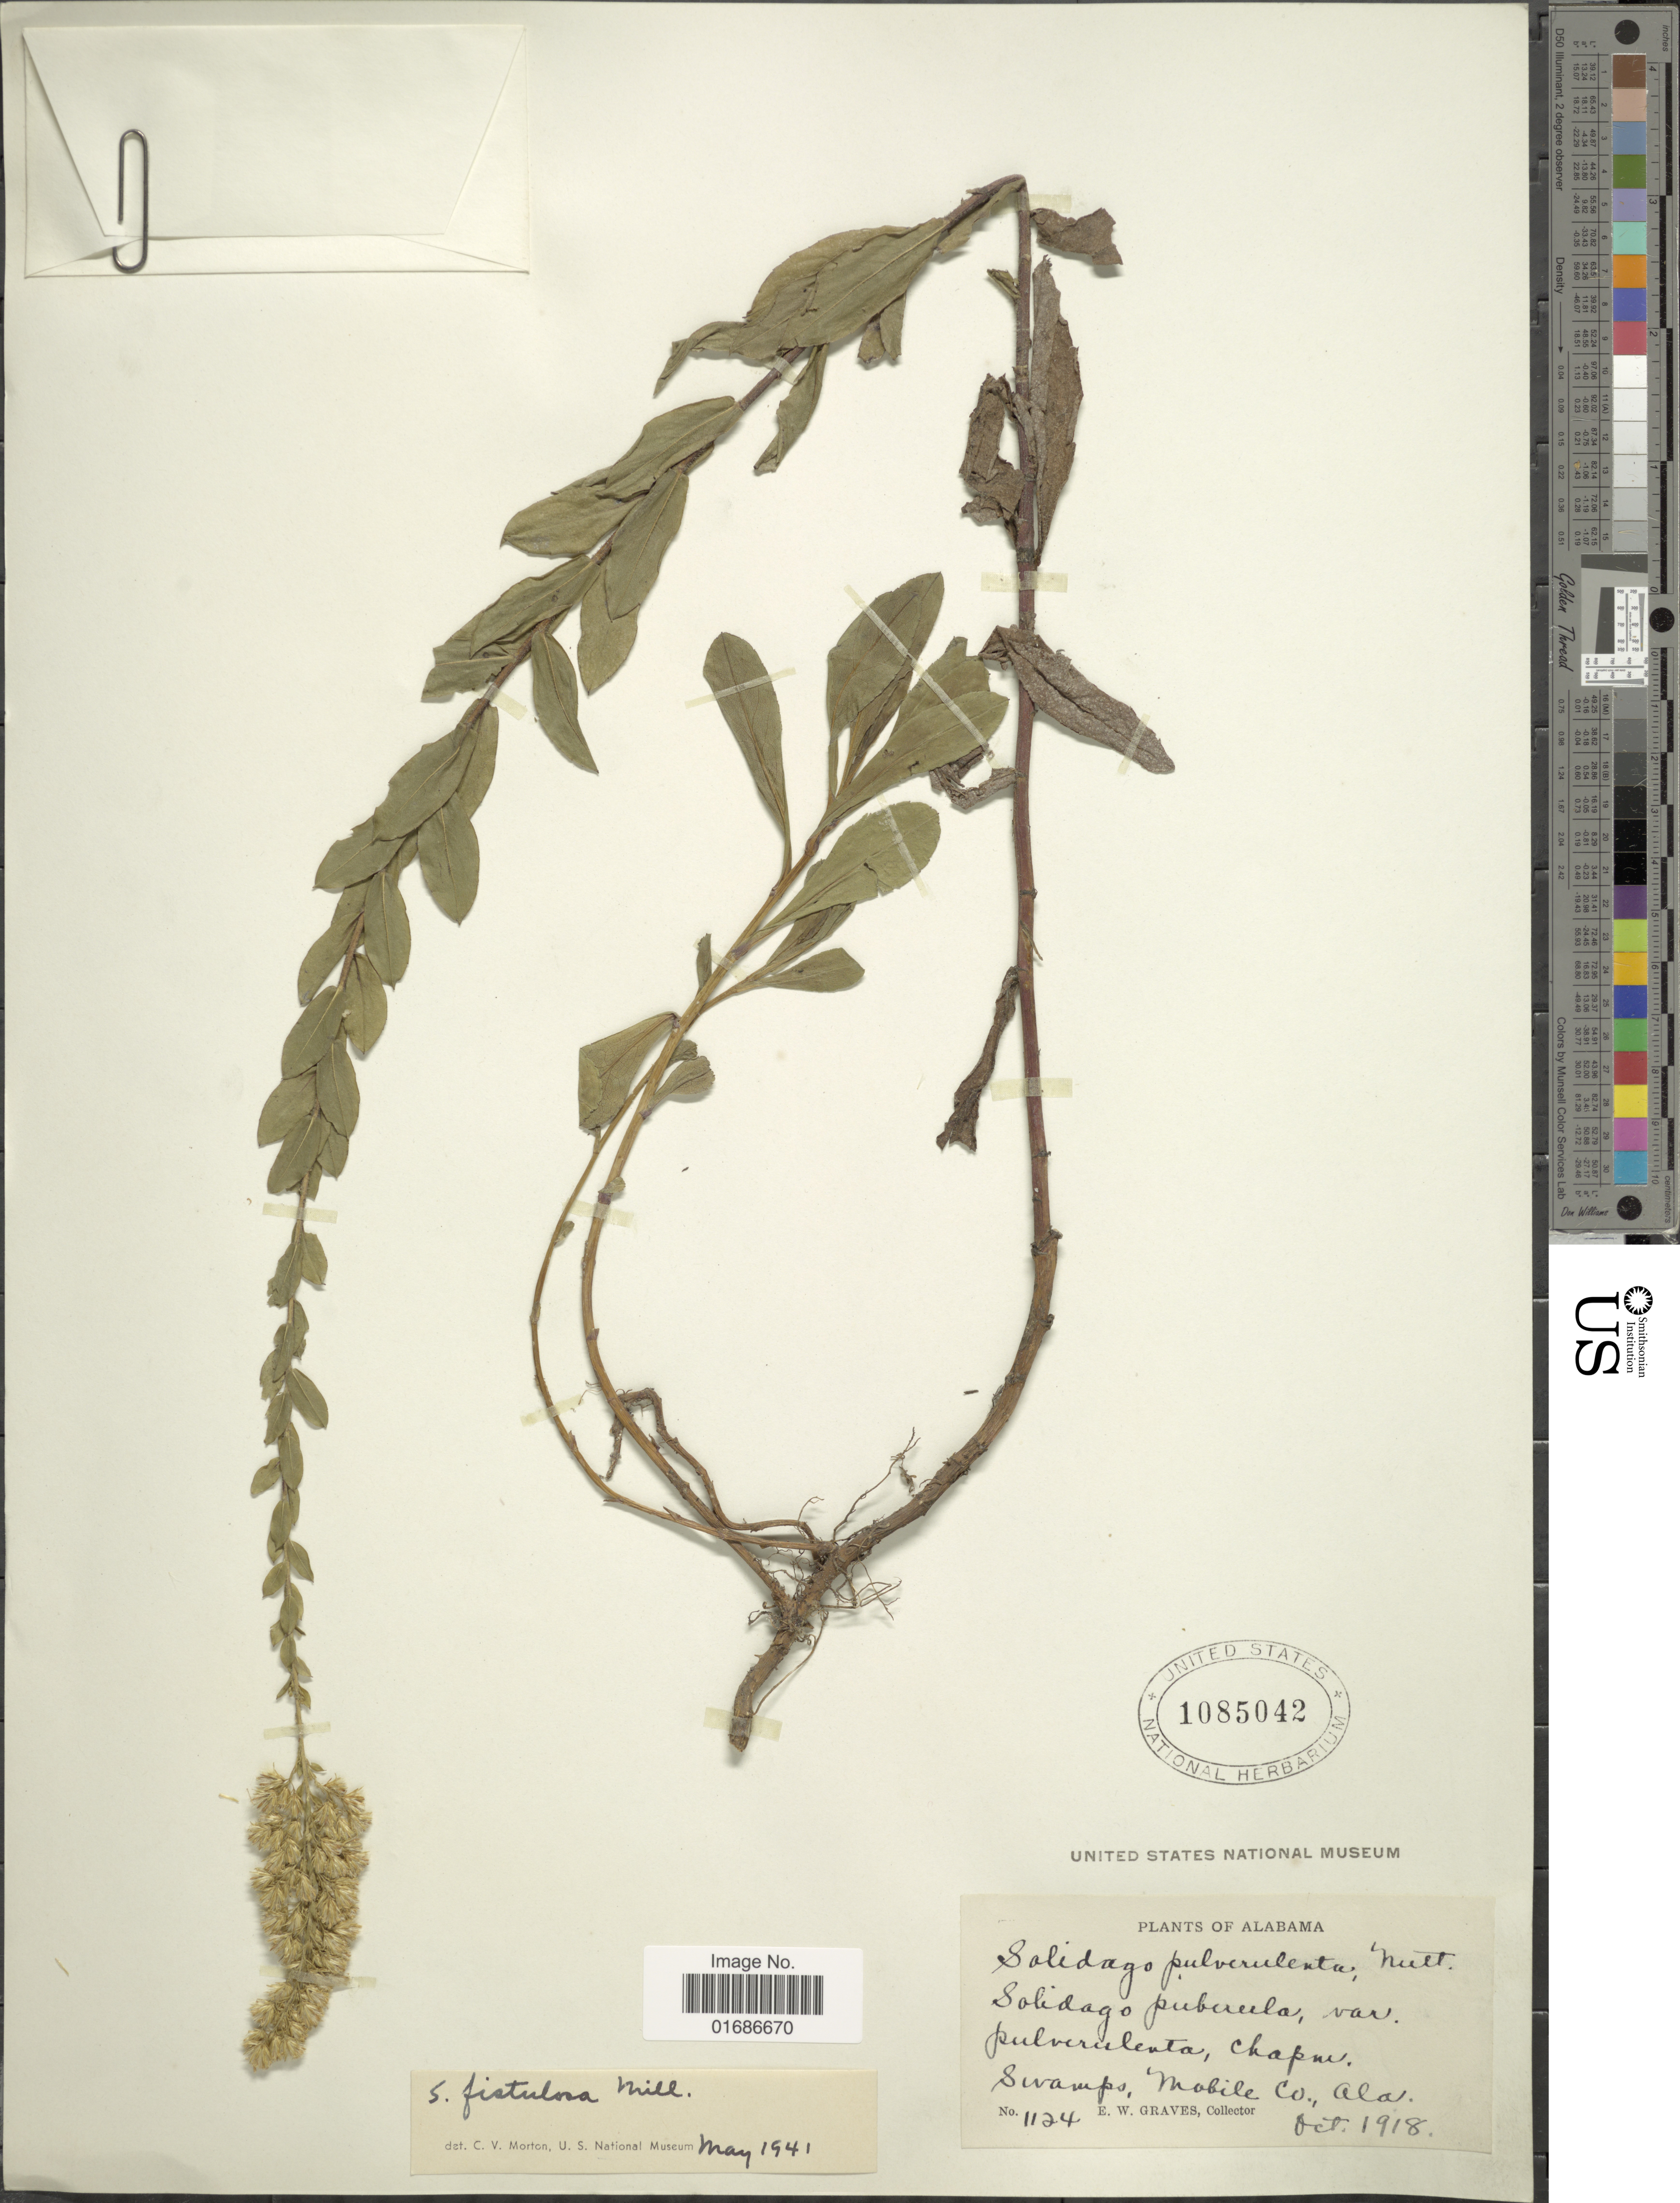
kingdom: Plantae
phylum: Tracheophyta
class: Magnoliopsida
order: Asterales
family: Asteraceae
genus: Solidago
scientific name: Solidago fistulosa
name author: Mill.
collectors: E. Graves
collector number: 1124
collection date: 1918-10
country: United States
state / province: Alabama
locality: Swamps, Mobile Co.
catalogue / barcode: US 1085042